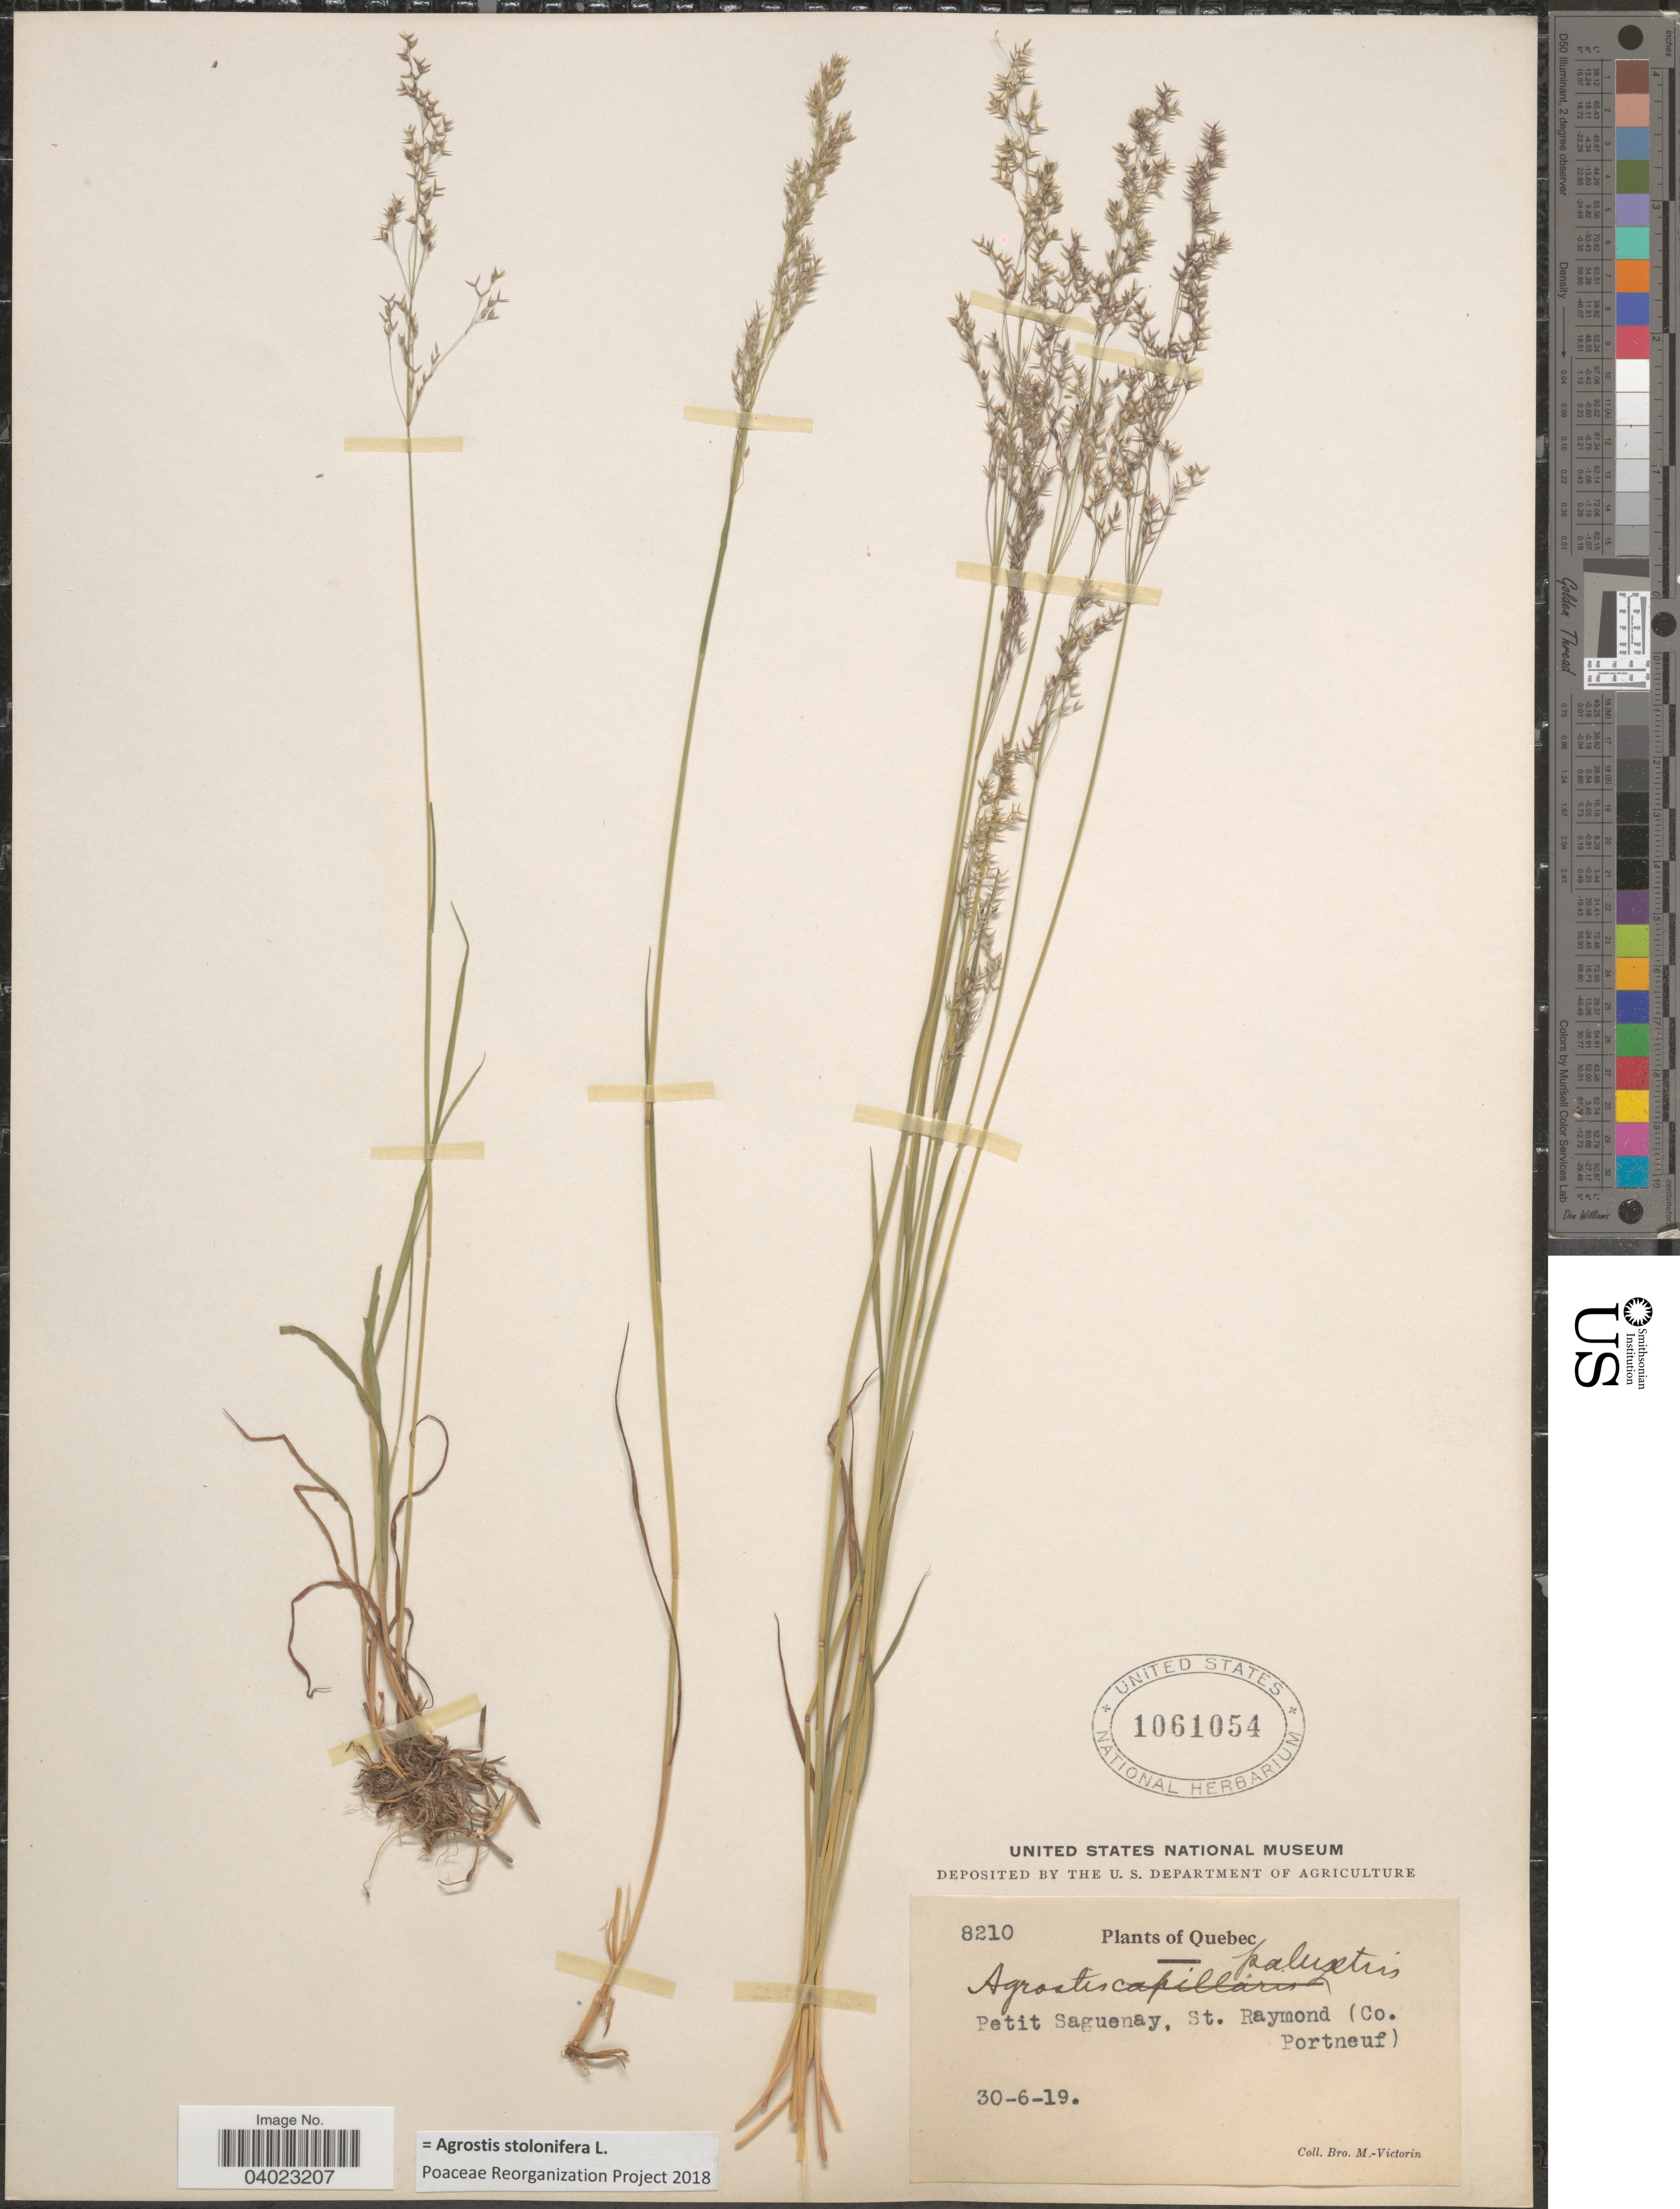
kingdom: Plantae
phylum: Tracheophyta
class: Liliopsida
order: Poales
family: Poaceae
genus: Agrostis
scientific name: Agrostis stolonifera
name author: L.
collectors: Fr. Marie-Victorin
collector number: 8210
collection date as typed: Transcribed d/m/y: 30/6/19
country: Canada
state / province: Quebec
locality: Petit Saguenay, St. Raymond (Co. Portneuf).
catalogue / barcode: US 1061054